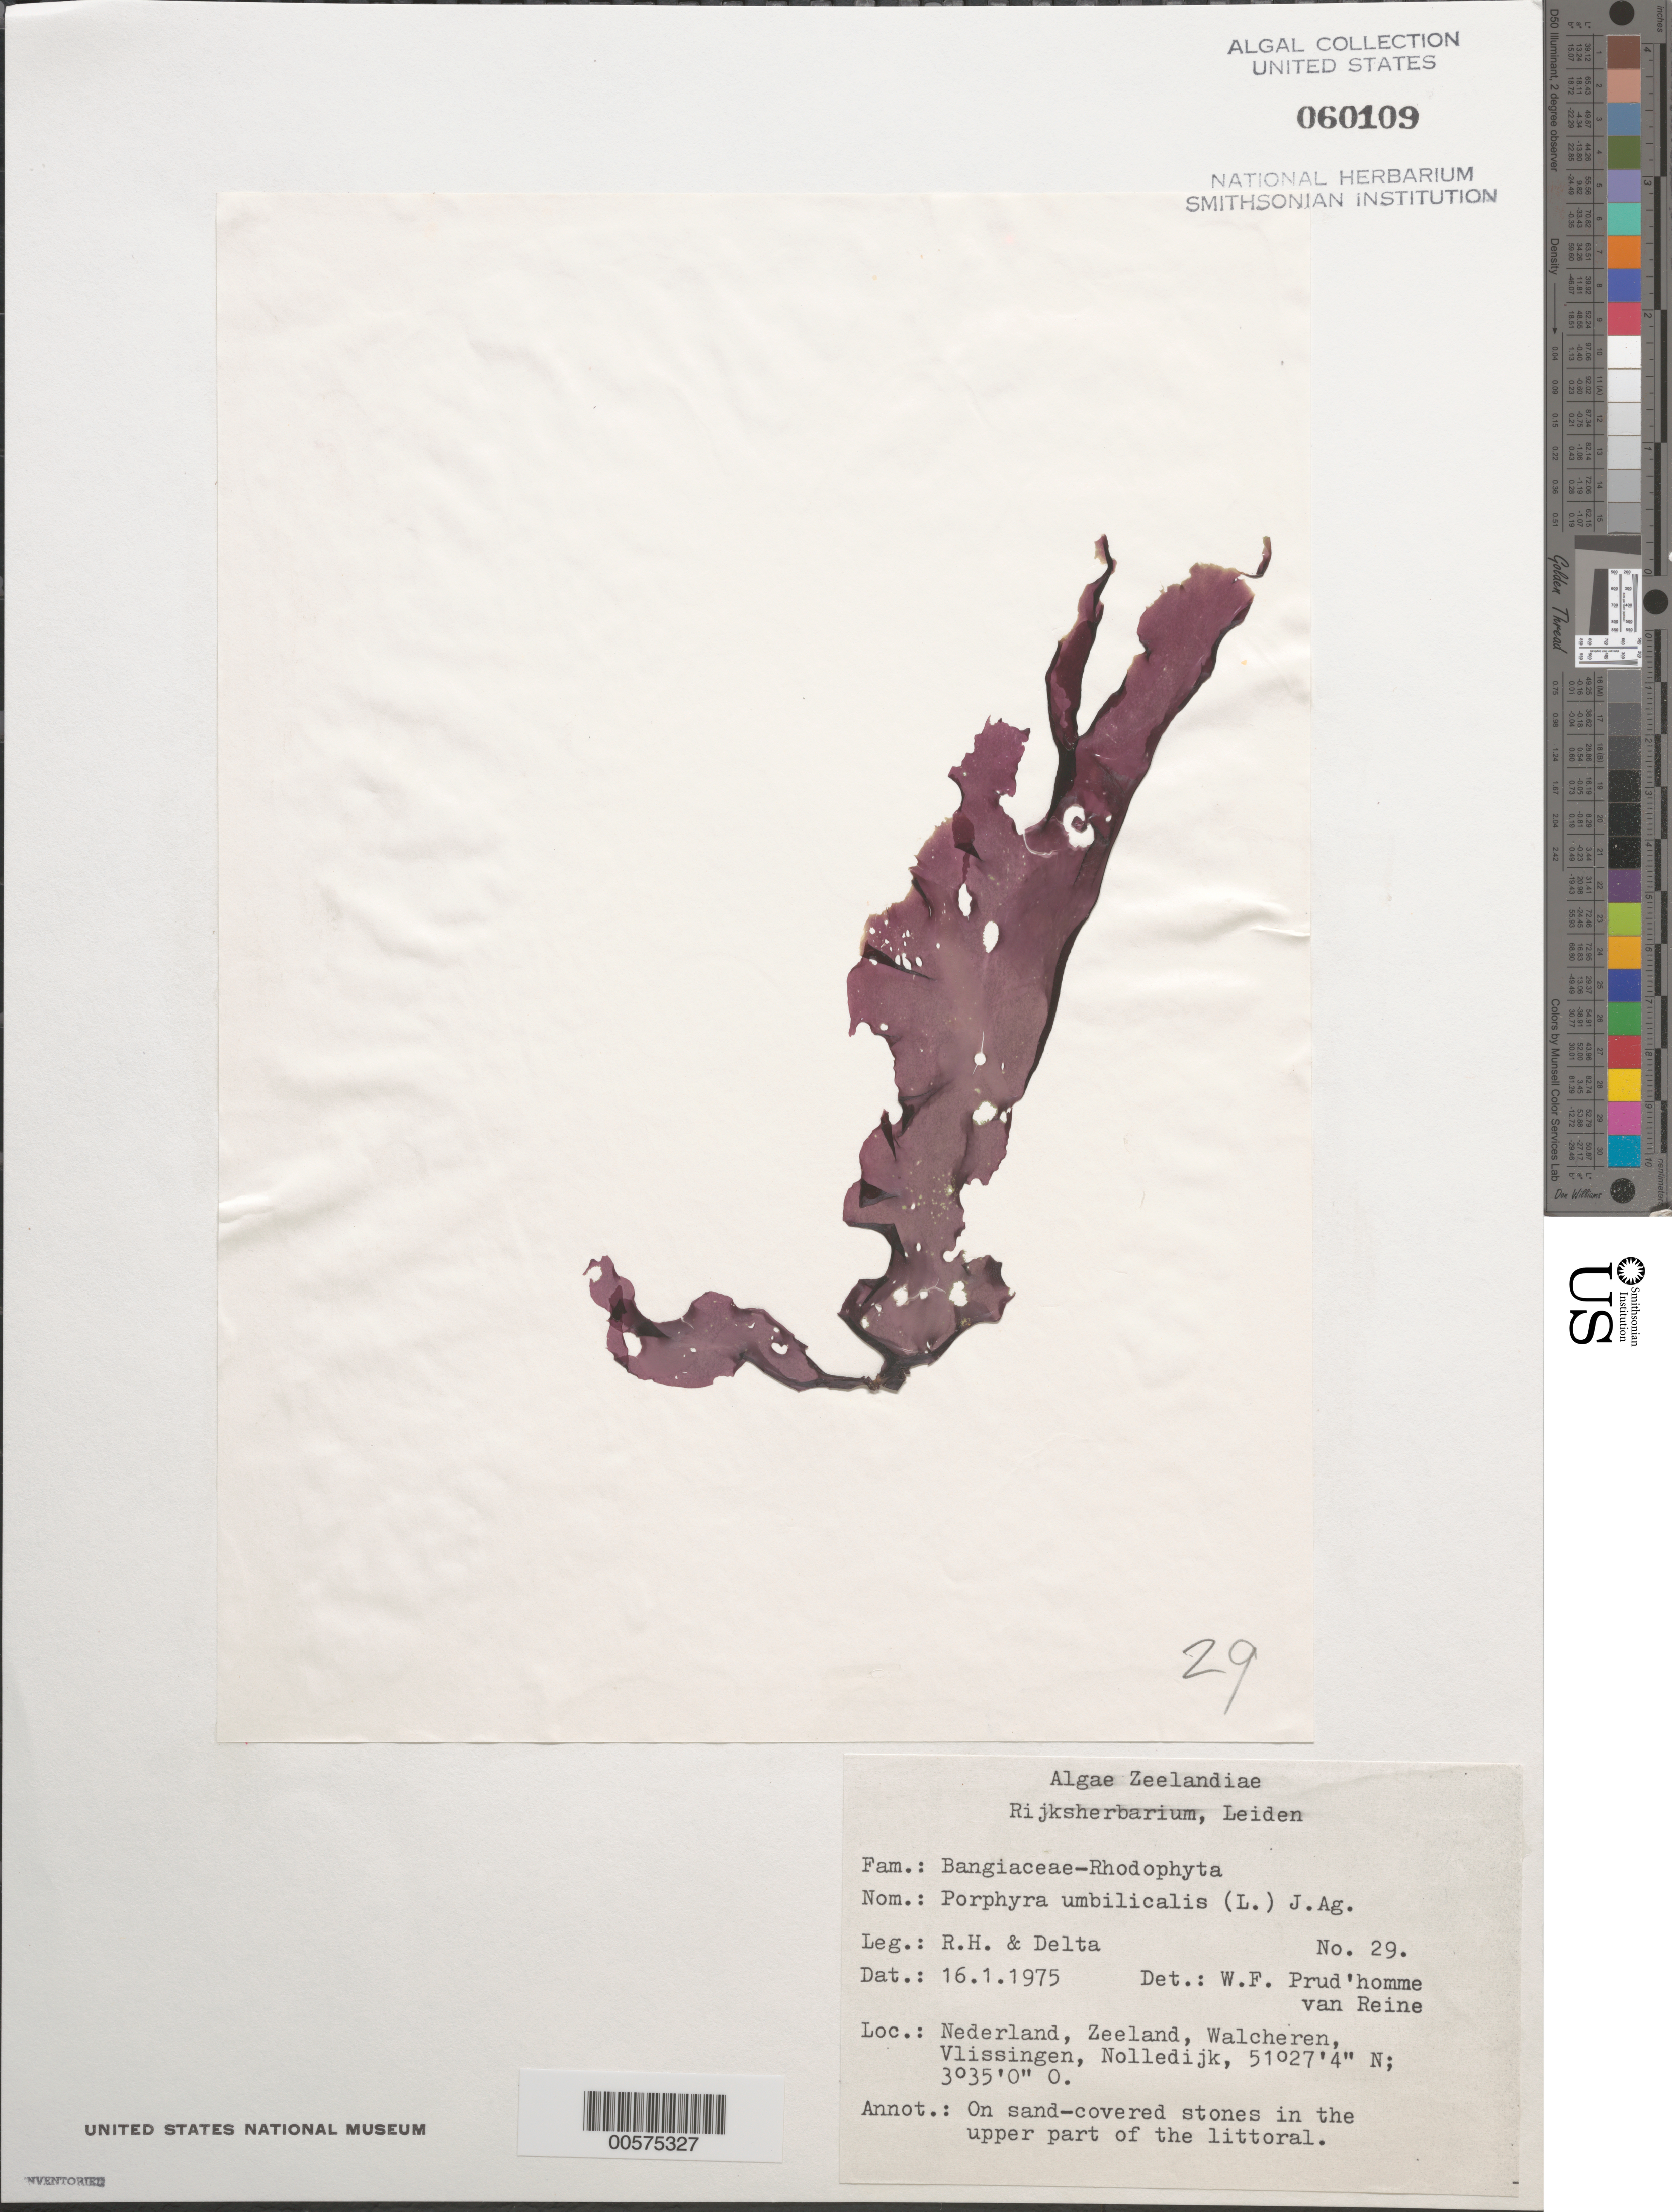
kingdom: Plantae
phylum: Rhodophyta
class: Bangiophyceae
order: Bangiales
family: Bangiaceae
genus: Porphyra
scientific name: Porphyra umbilicalis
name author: Kütz.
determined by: Prud'homme van Reine, W. F.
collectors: R.H. & Delta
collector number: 29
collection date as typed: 16 Jan 1975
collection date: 1975-01-16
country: Netherlands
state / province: Zeeland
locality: Nolledijk, vlissingen, walcheren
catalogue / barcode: US 60109